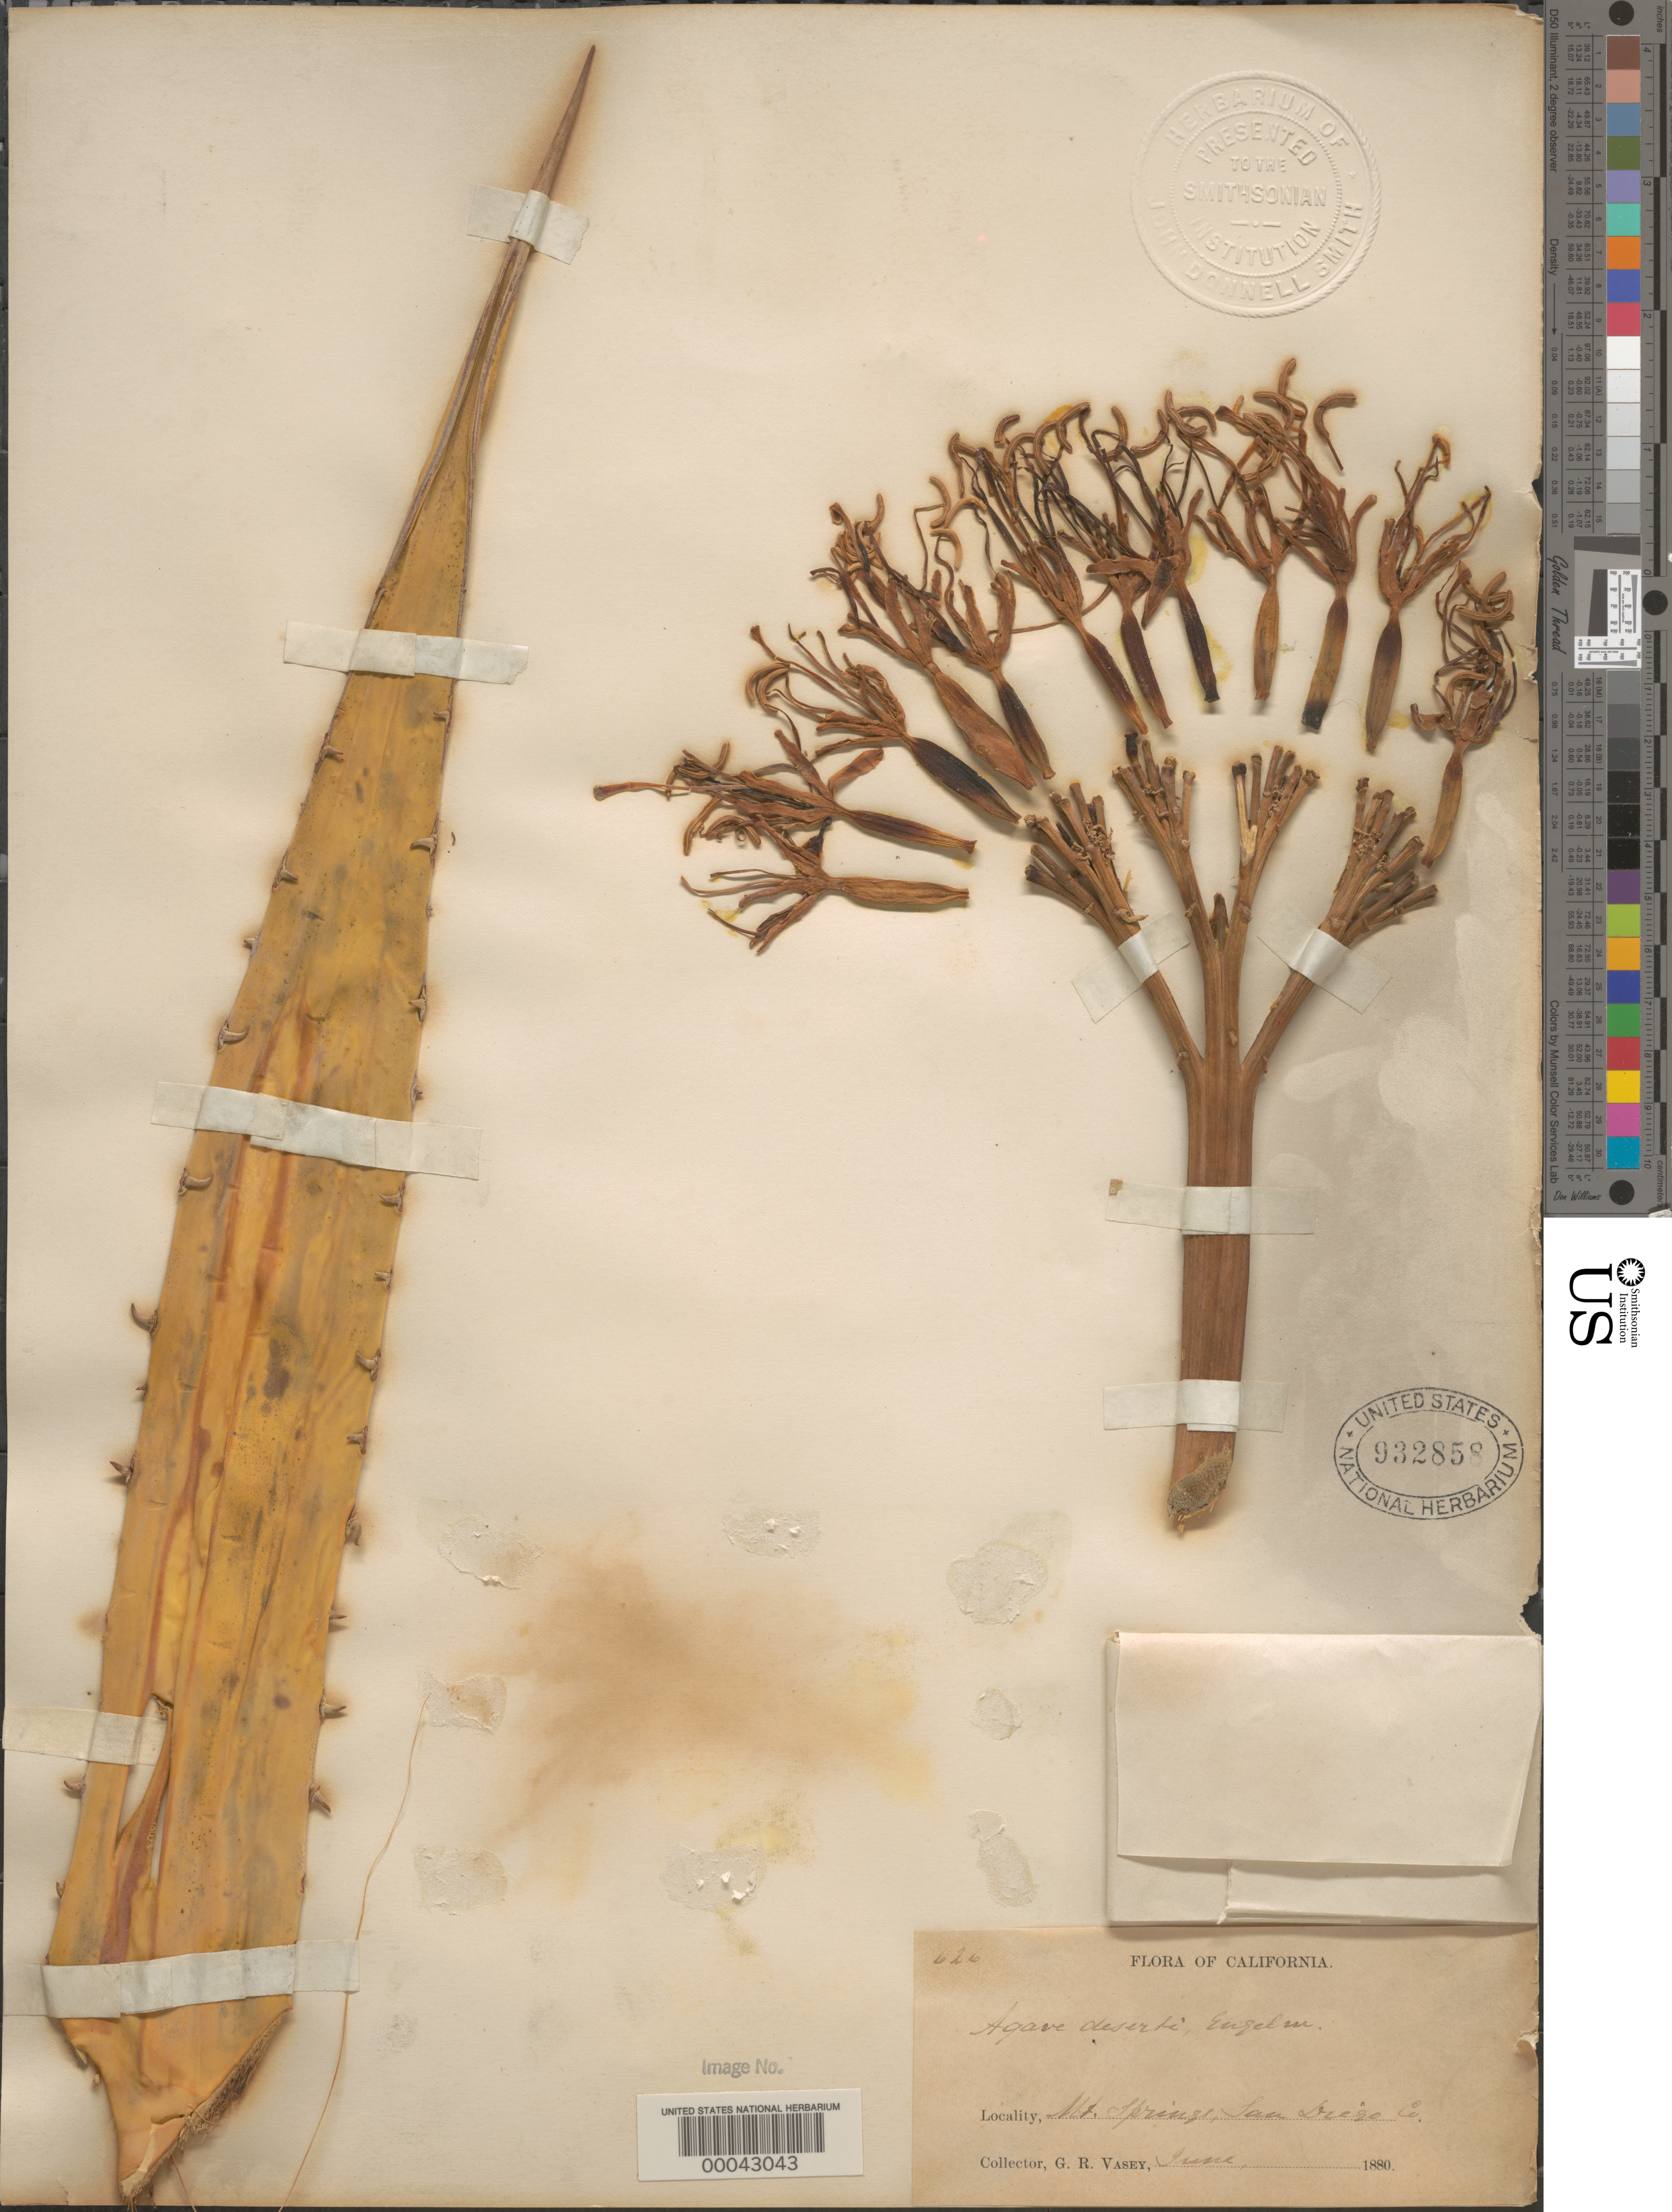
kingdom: Plantae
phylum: Tracheophyta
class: Liliopsida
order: Asparagales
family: Asparagaceae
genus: Agave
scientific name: Agave deserti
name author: Engelm.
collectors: G. R. Vasey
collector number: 626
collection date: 1880-06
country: United States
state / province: California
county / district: San Diego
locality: Mt. Springs, San Diego Co.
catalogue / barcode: US 932858